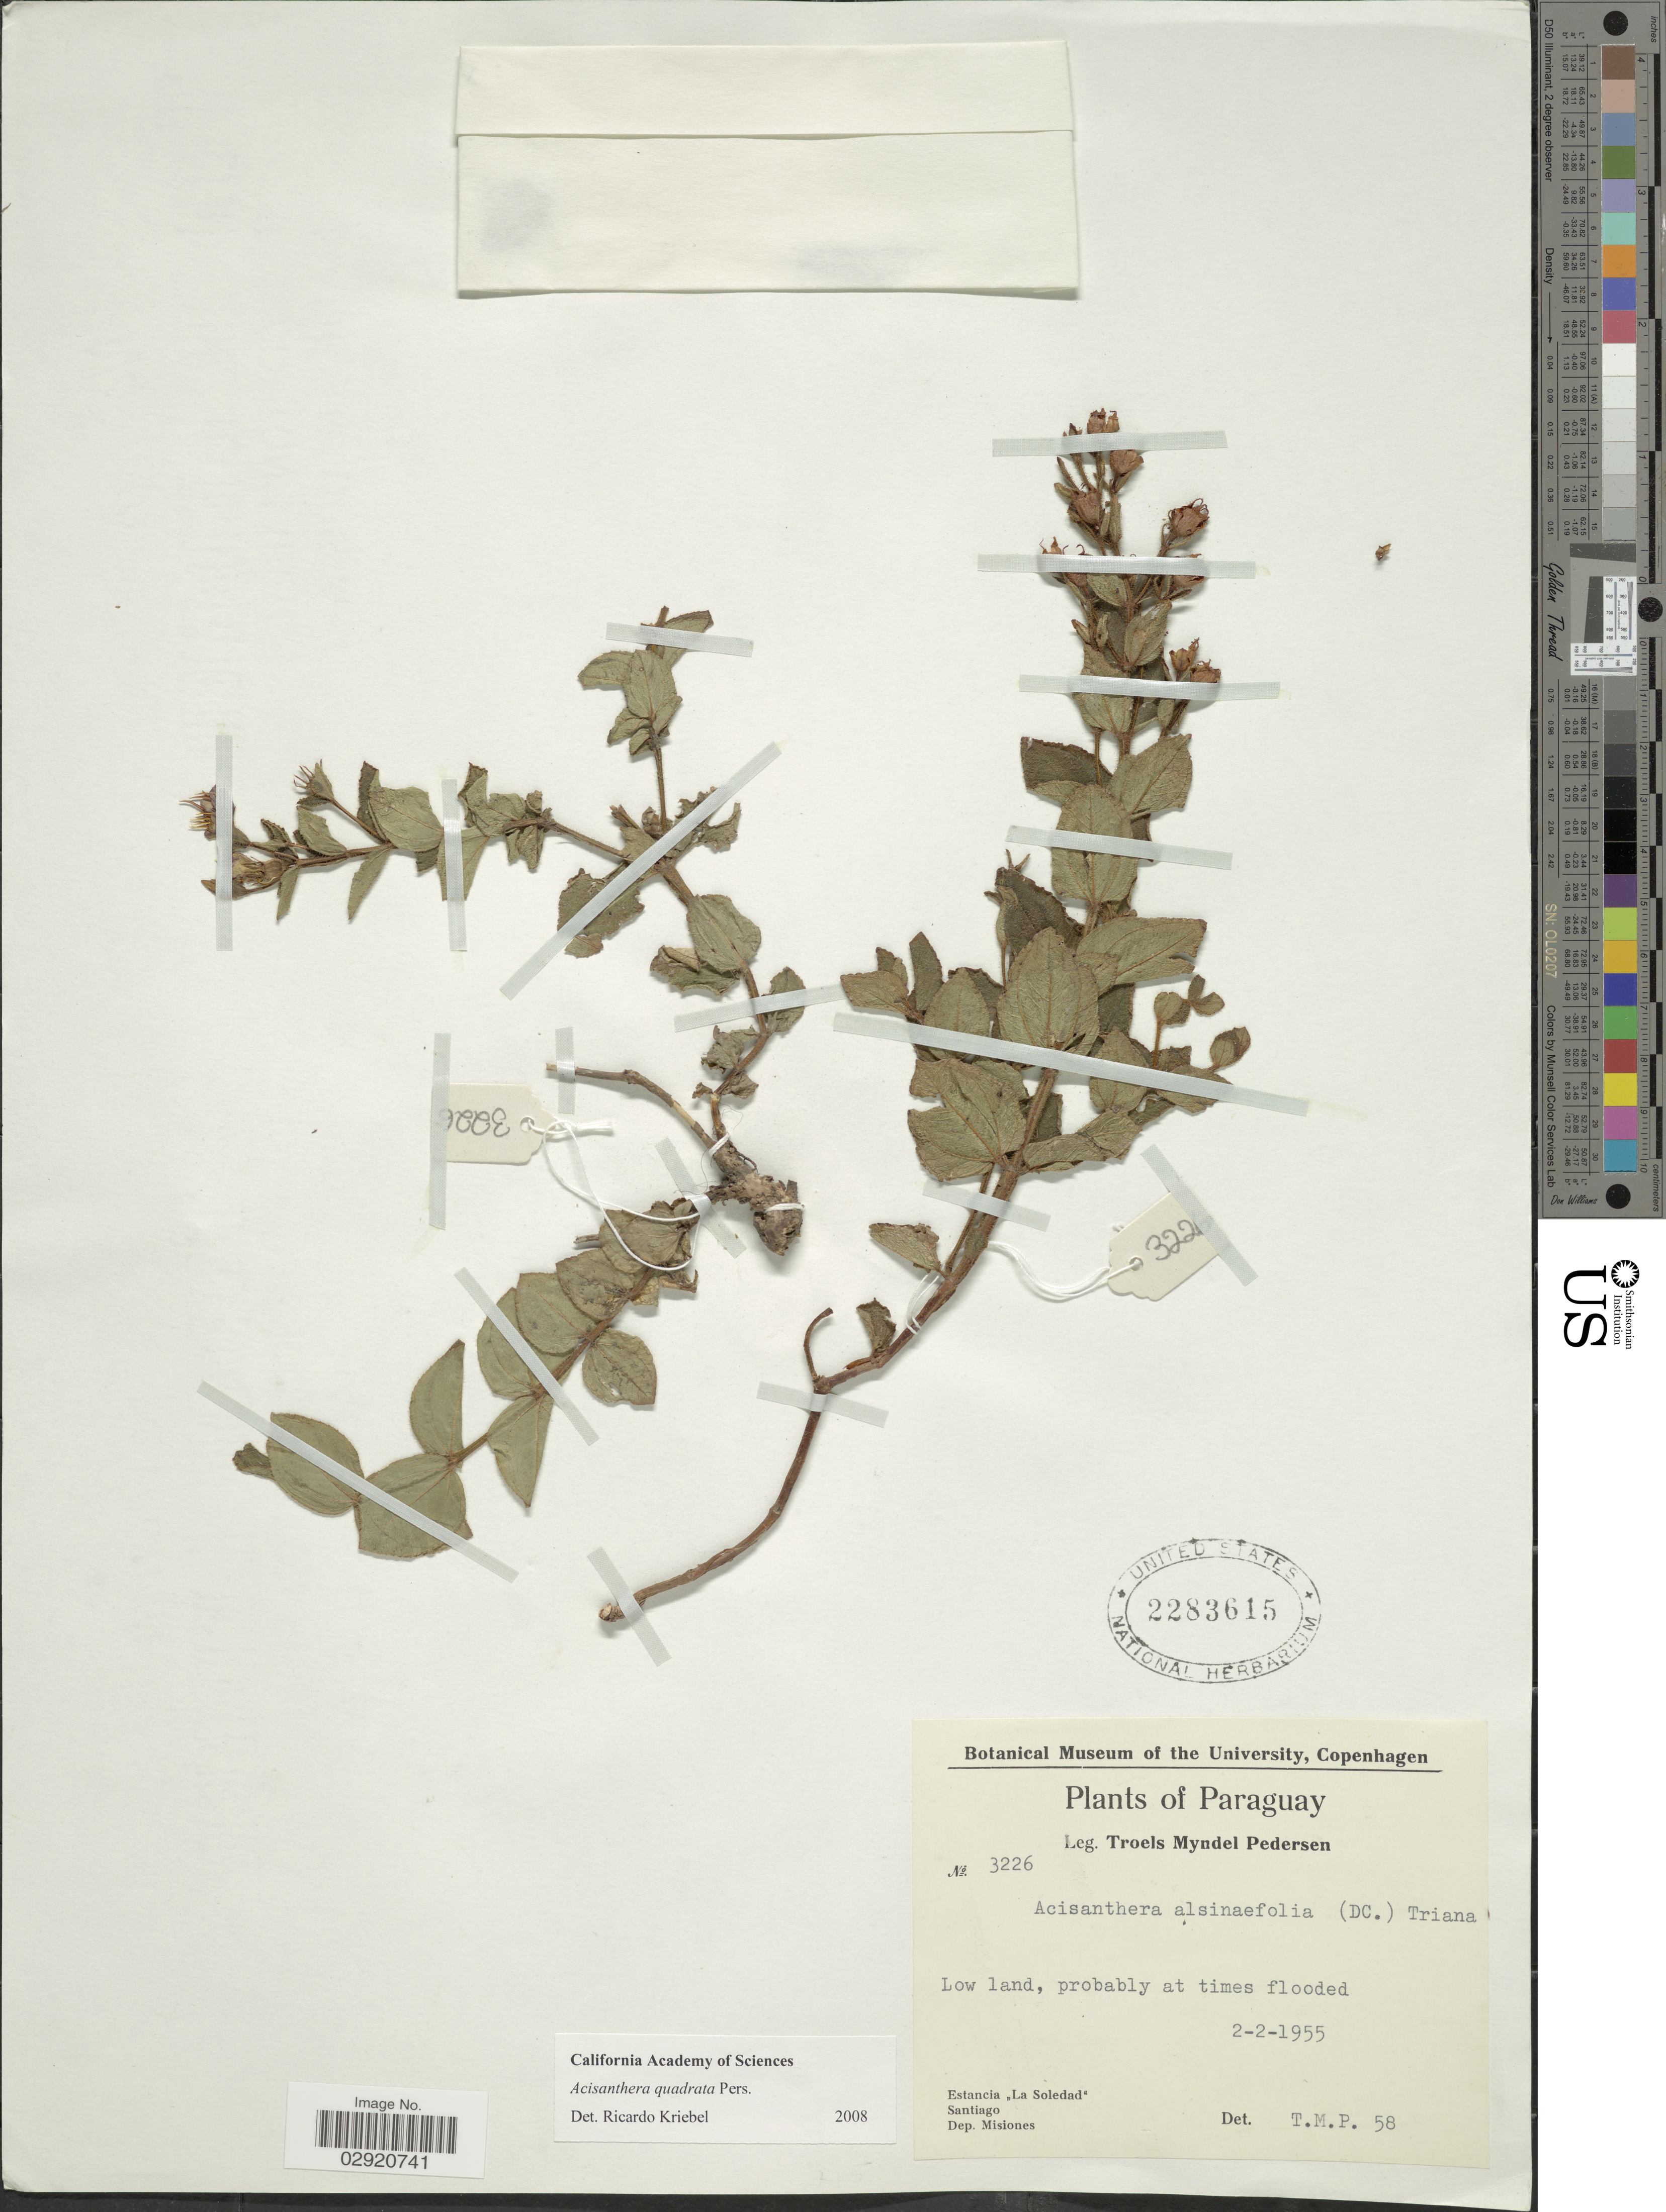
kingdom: Plantae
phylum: Tracheophyta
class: Magnoliopsida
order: Myrtales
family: Melastomataceae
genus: Acisanthera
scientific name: Acisanthera alsinefolia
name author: (DC.) Triana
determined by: Nunes da Silva, Diego, (RB), Jardim Botanico do Rio de Janeiro - Herbario (BRAZIL)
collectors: T. Pederson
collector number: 3226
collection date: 1955-02-02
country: Paraguay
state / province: Misiones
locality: Estancia "La Soledad". Santiago. Dep. Misiones.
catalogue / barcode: US 2283615